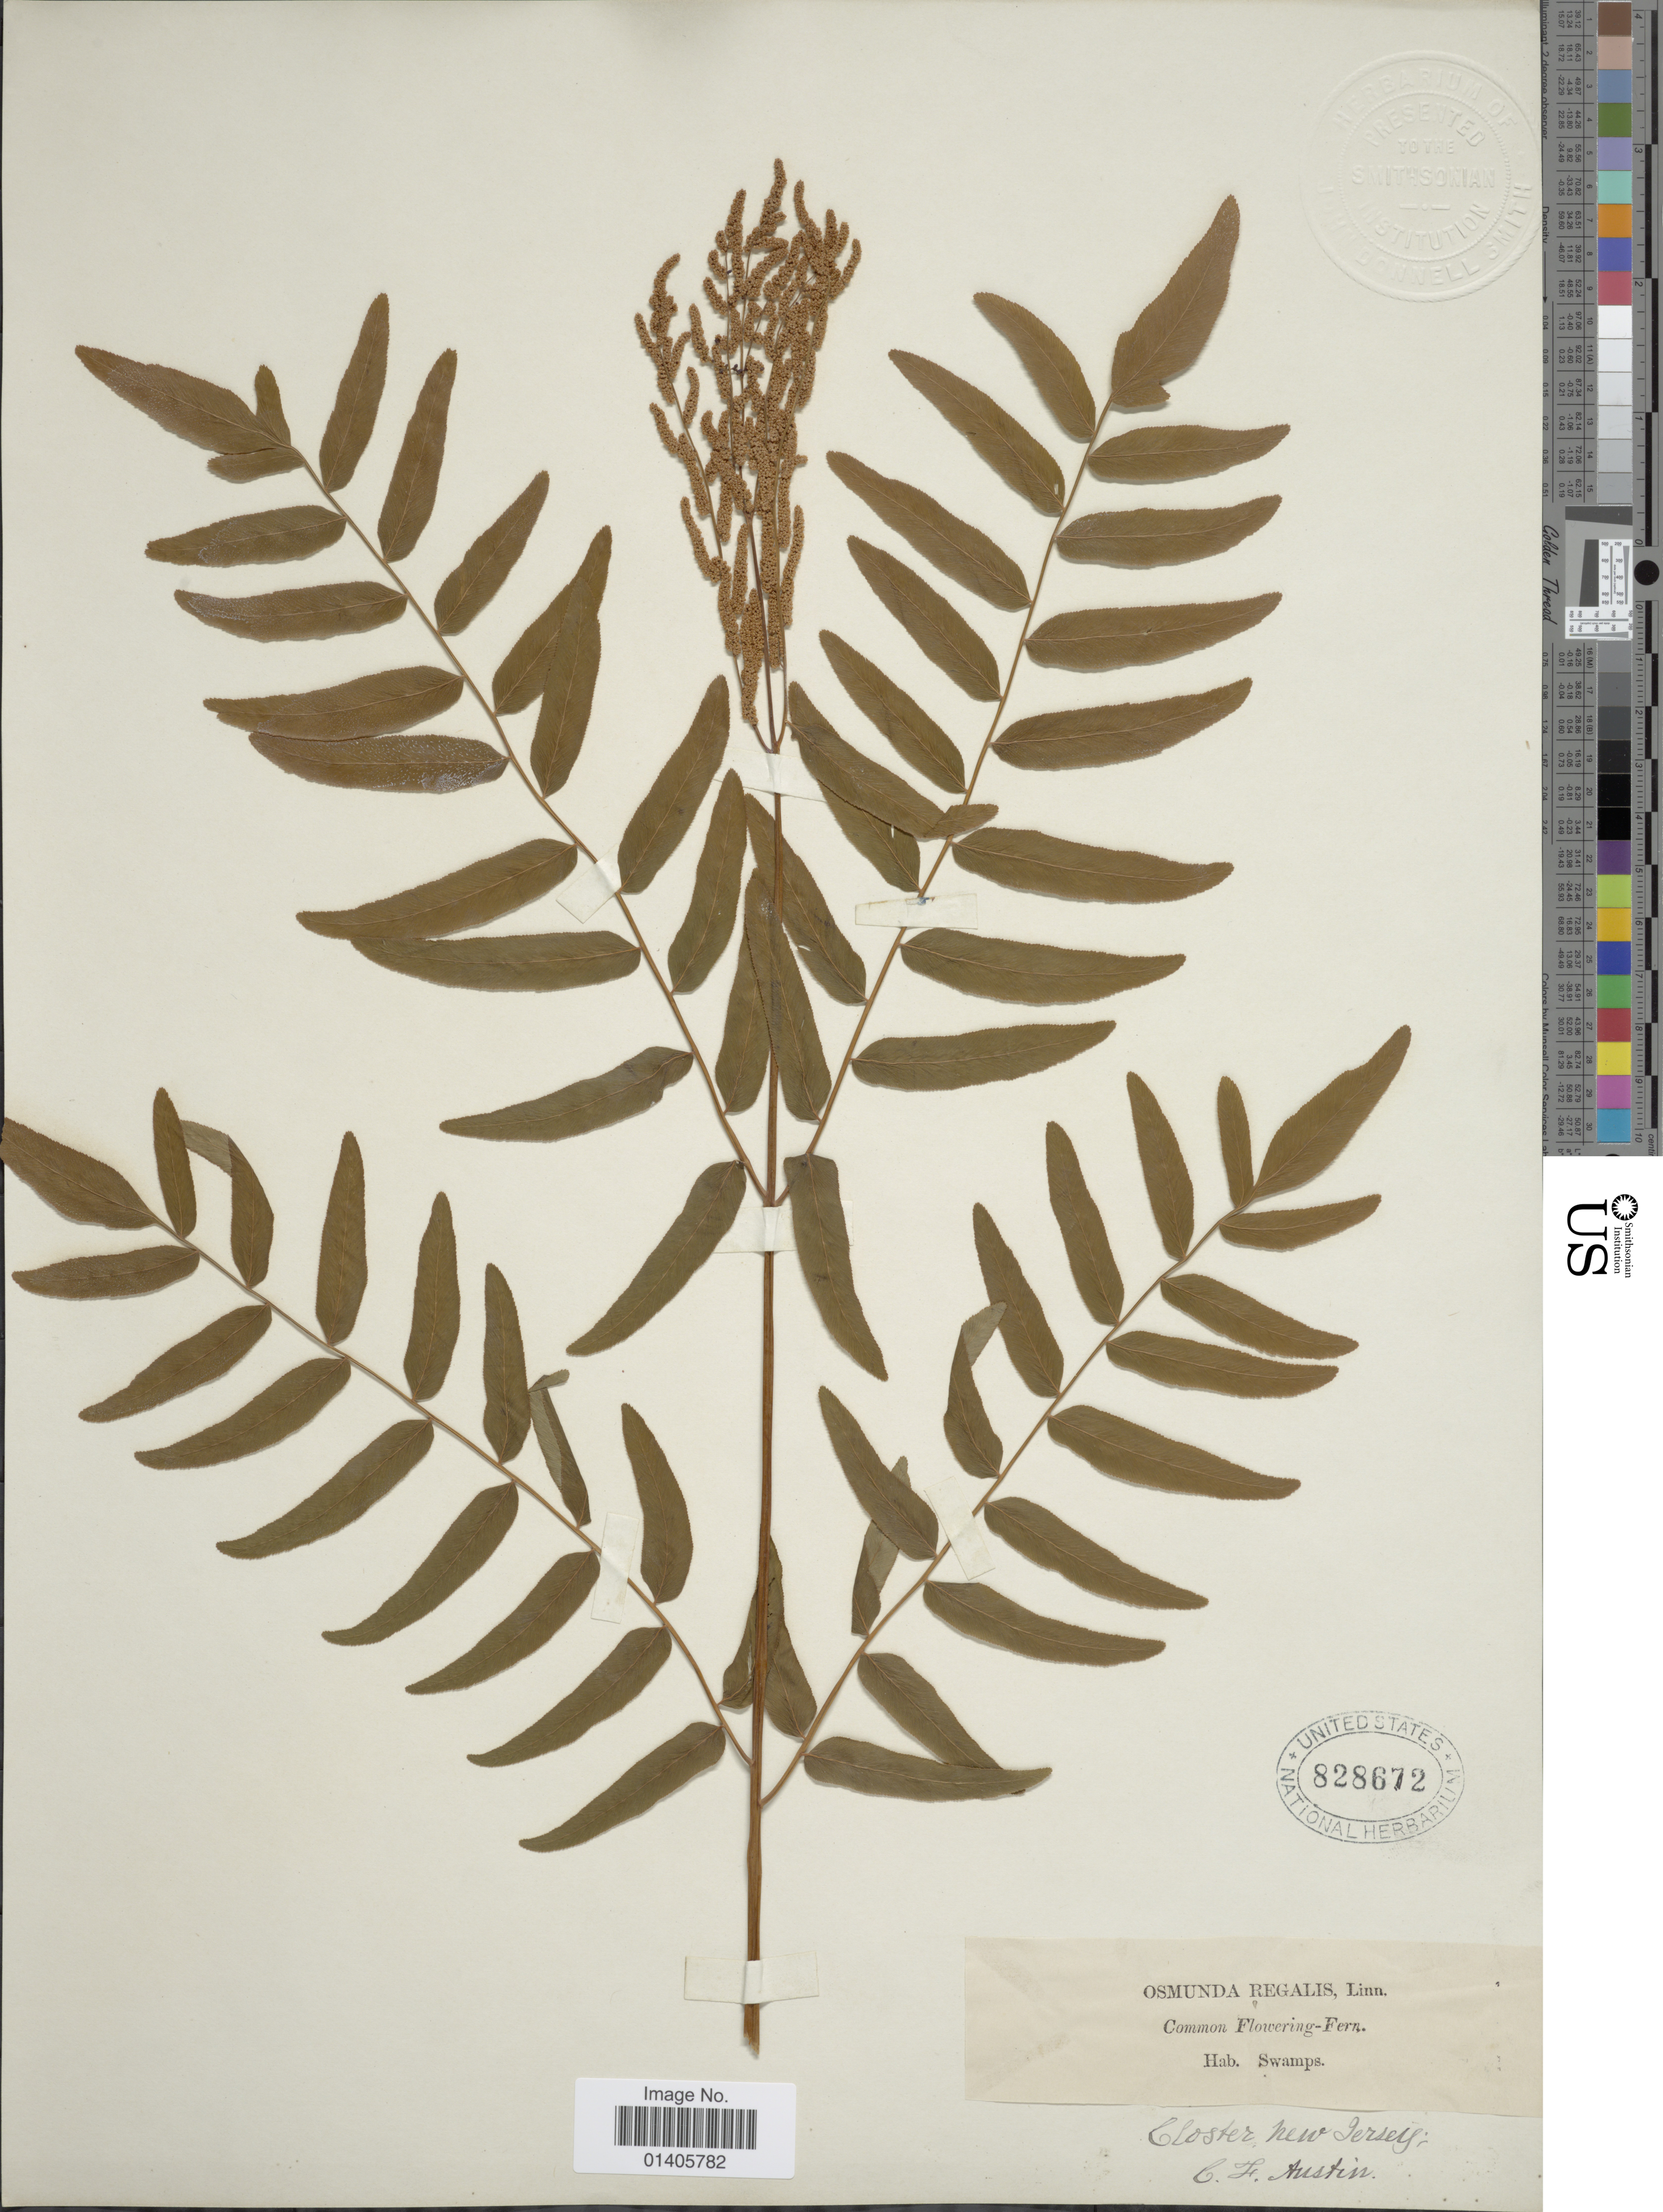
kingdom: Plantae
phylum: Tracheophyta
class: Polypodiopsida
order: Osmundales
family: Osmundaceae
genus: Osmunda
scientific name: Osmunda regalis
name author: L.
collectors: C. Auston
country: United States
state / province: New Jersey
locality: Closter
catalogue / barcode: US 828672